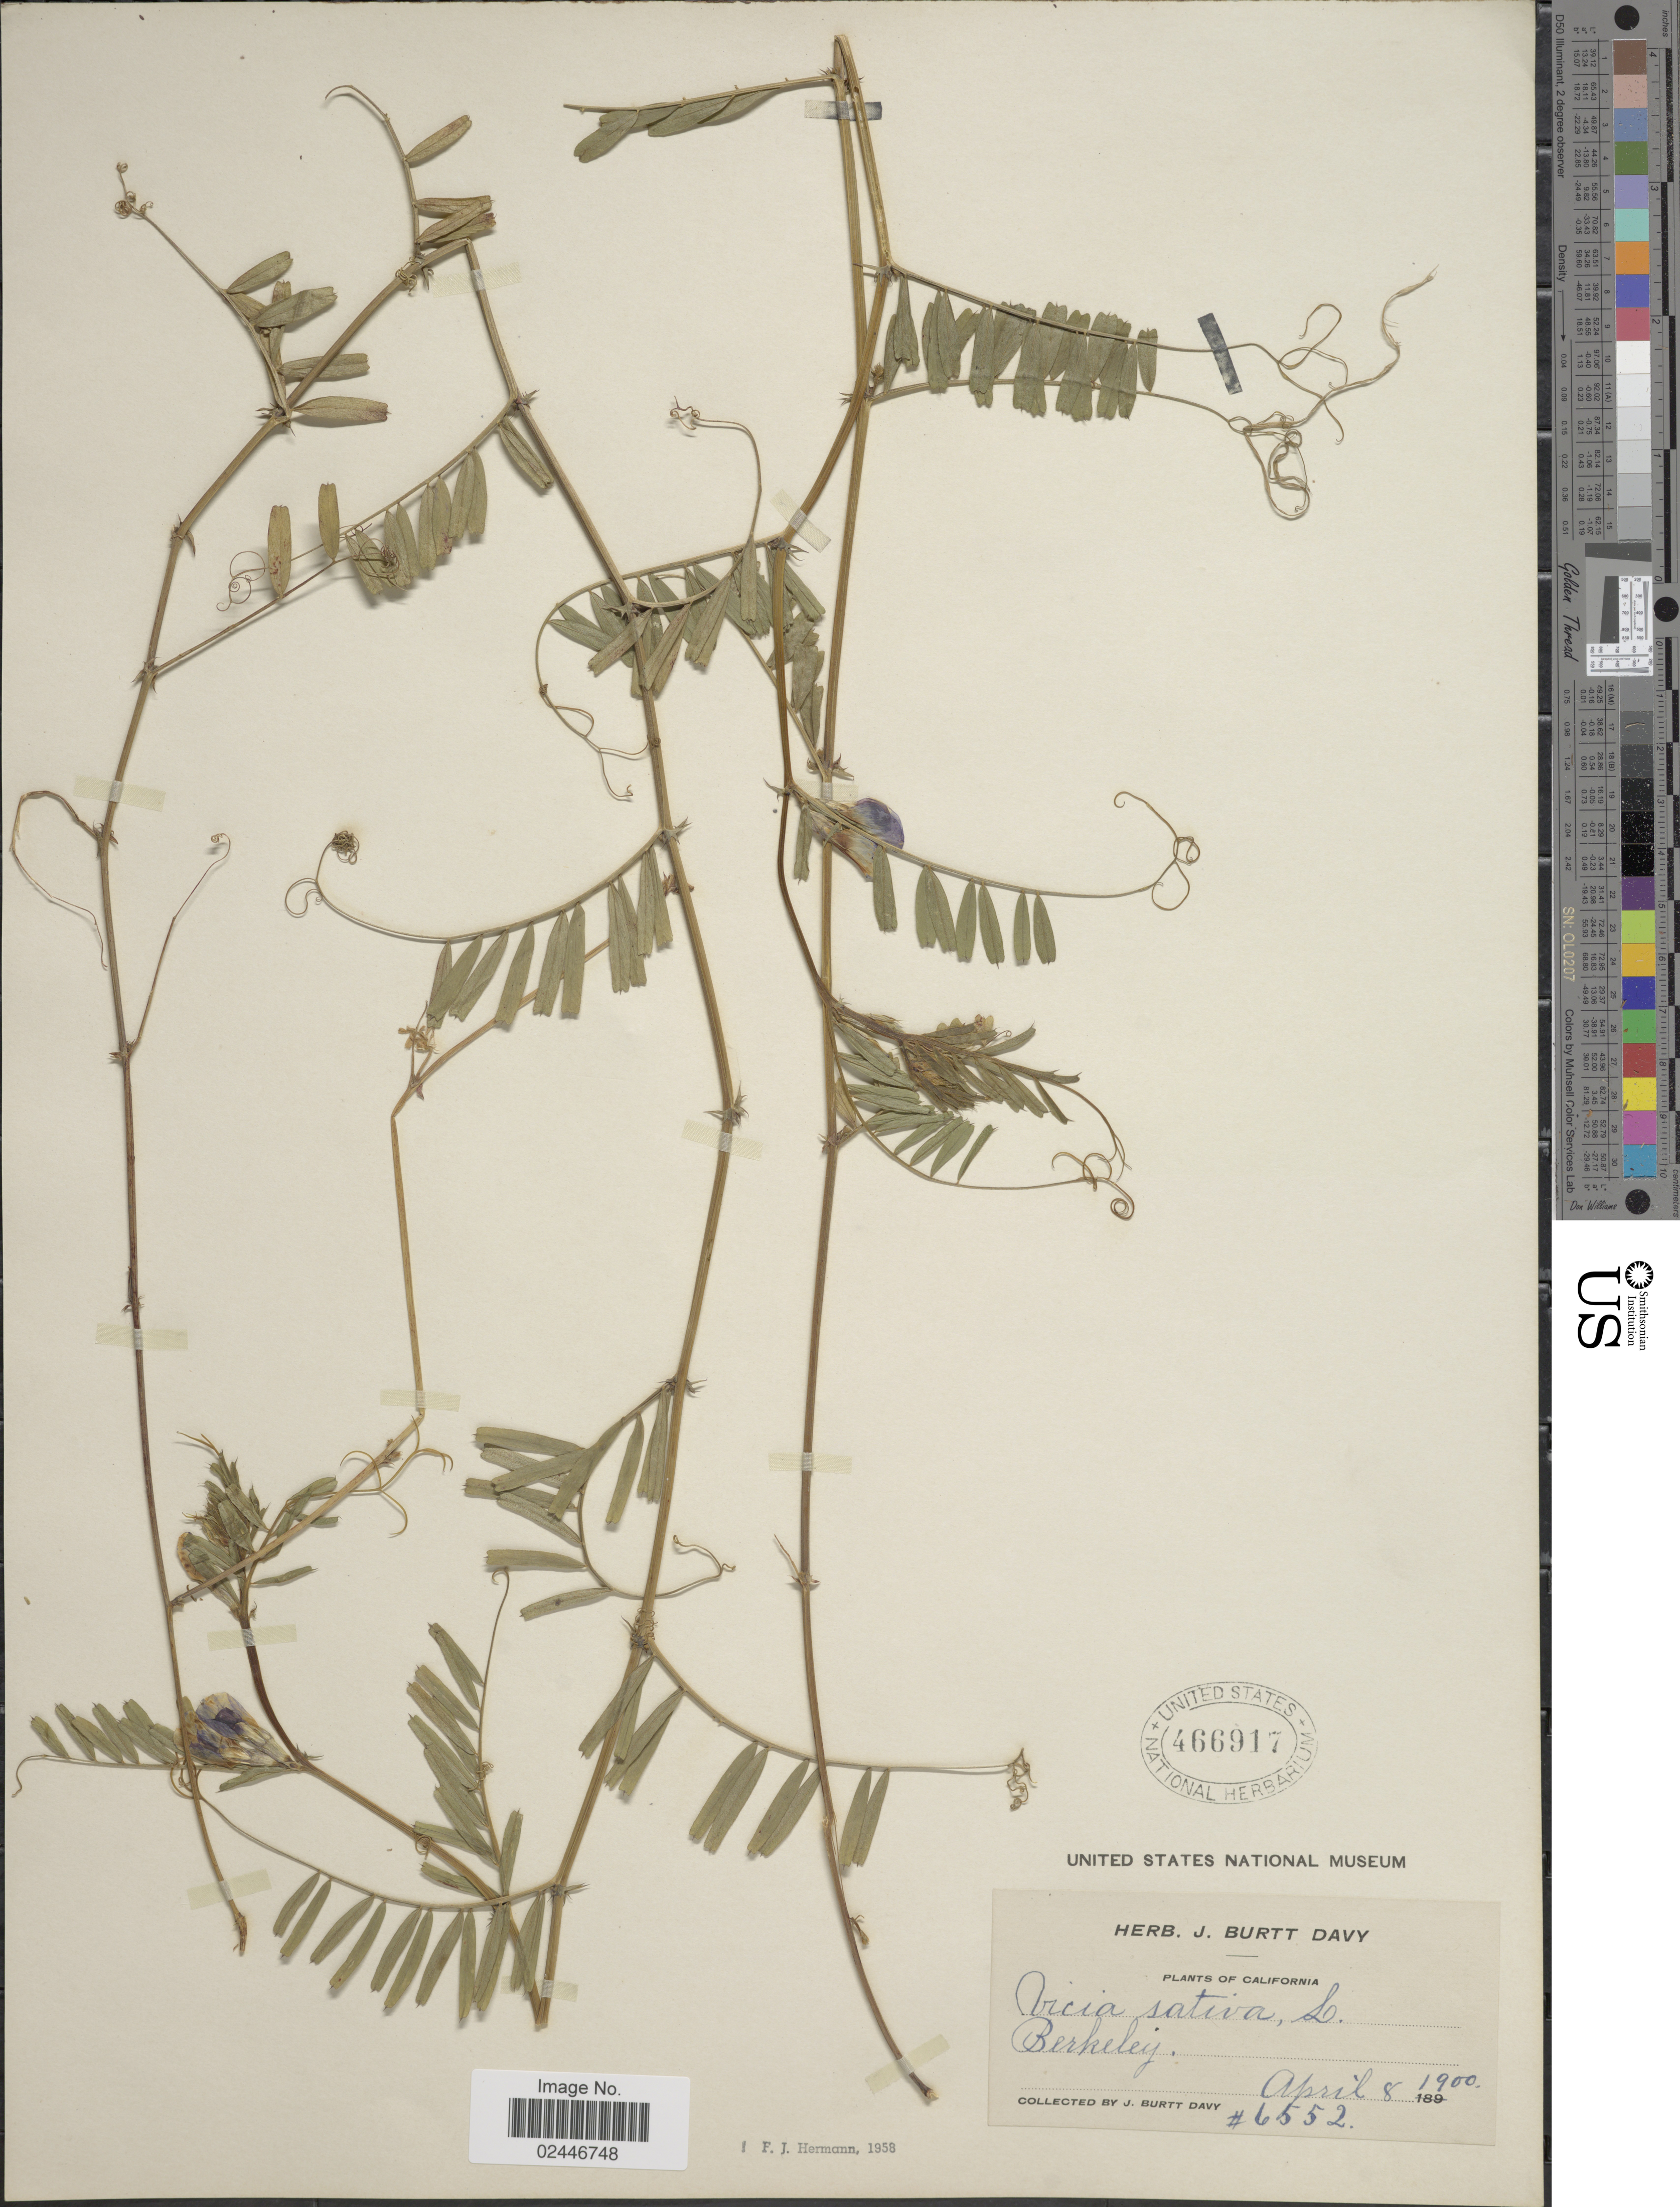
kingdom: Plantae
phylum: Tracheophyta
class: Magnoliopsida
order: Fabales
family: Fabaceae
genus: Vicia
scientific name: Vicia sativa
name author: L.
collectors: J. Burtt Davy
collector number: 6552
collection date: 1900-04-08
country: United States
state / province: California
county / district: Alameda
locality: Berkeley.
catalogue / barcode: US 466917